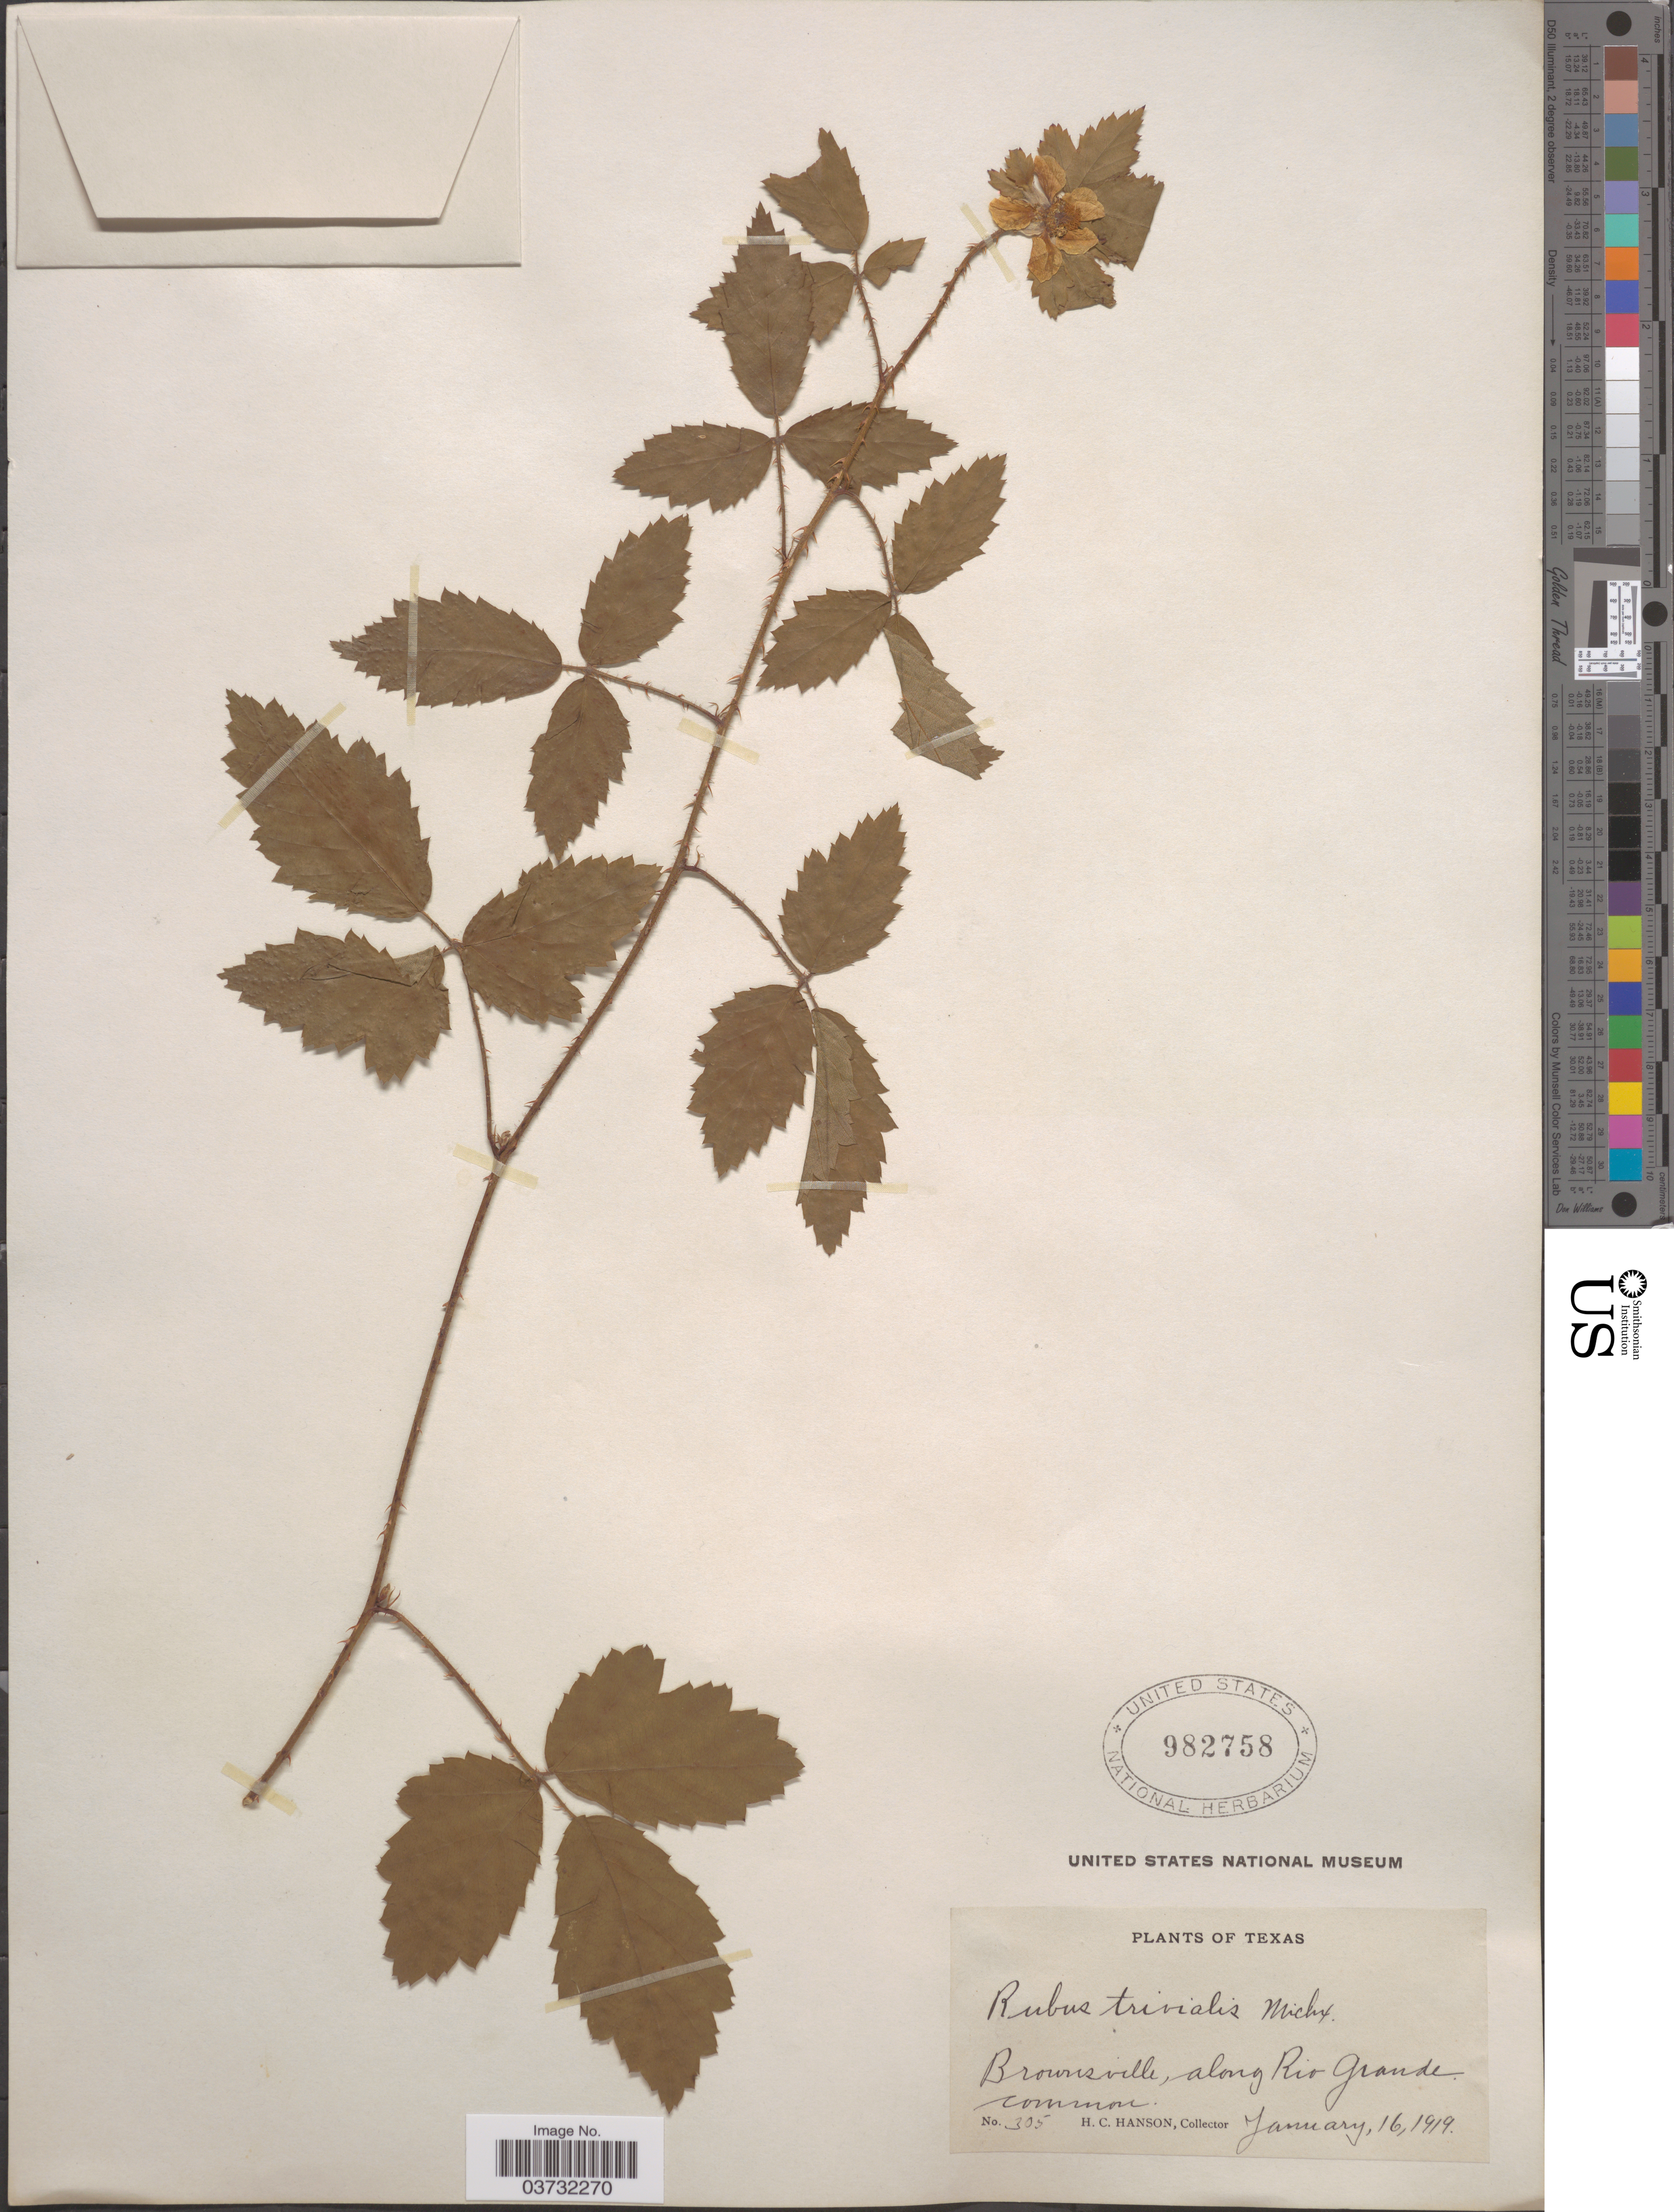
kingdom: Plantae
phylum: Tracheophyta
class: Magnoliopsida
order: Rosales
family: Rosaceae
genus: Rubus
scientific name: Rubus trivialis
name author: Michx.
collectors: H. Hanson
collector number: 305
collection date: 1919-01-16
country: United States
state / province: Texas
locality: Brownsville, along Rio Grande.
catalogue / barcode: US 982758